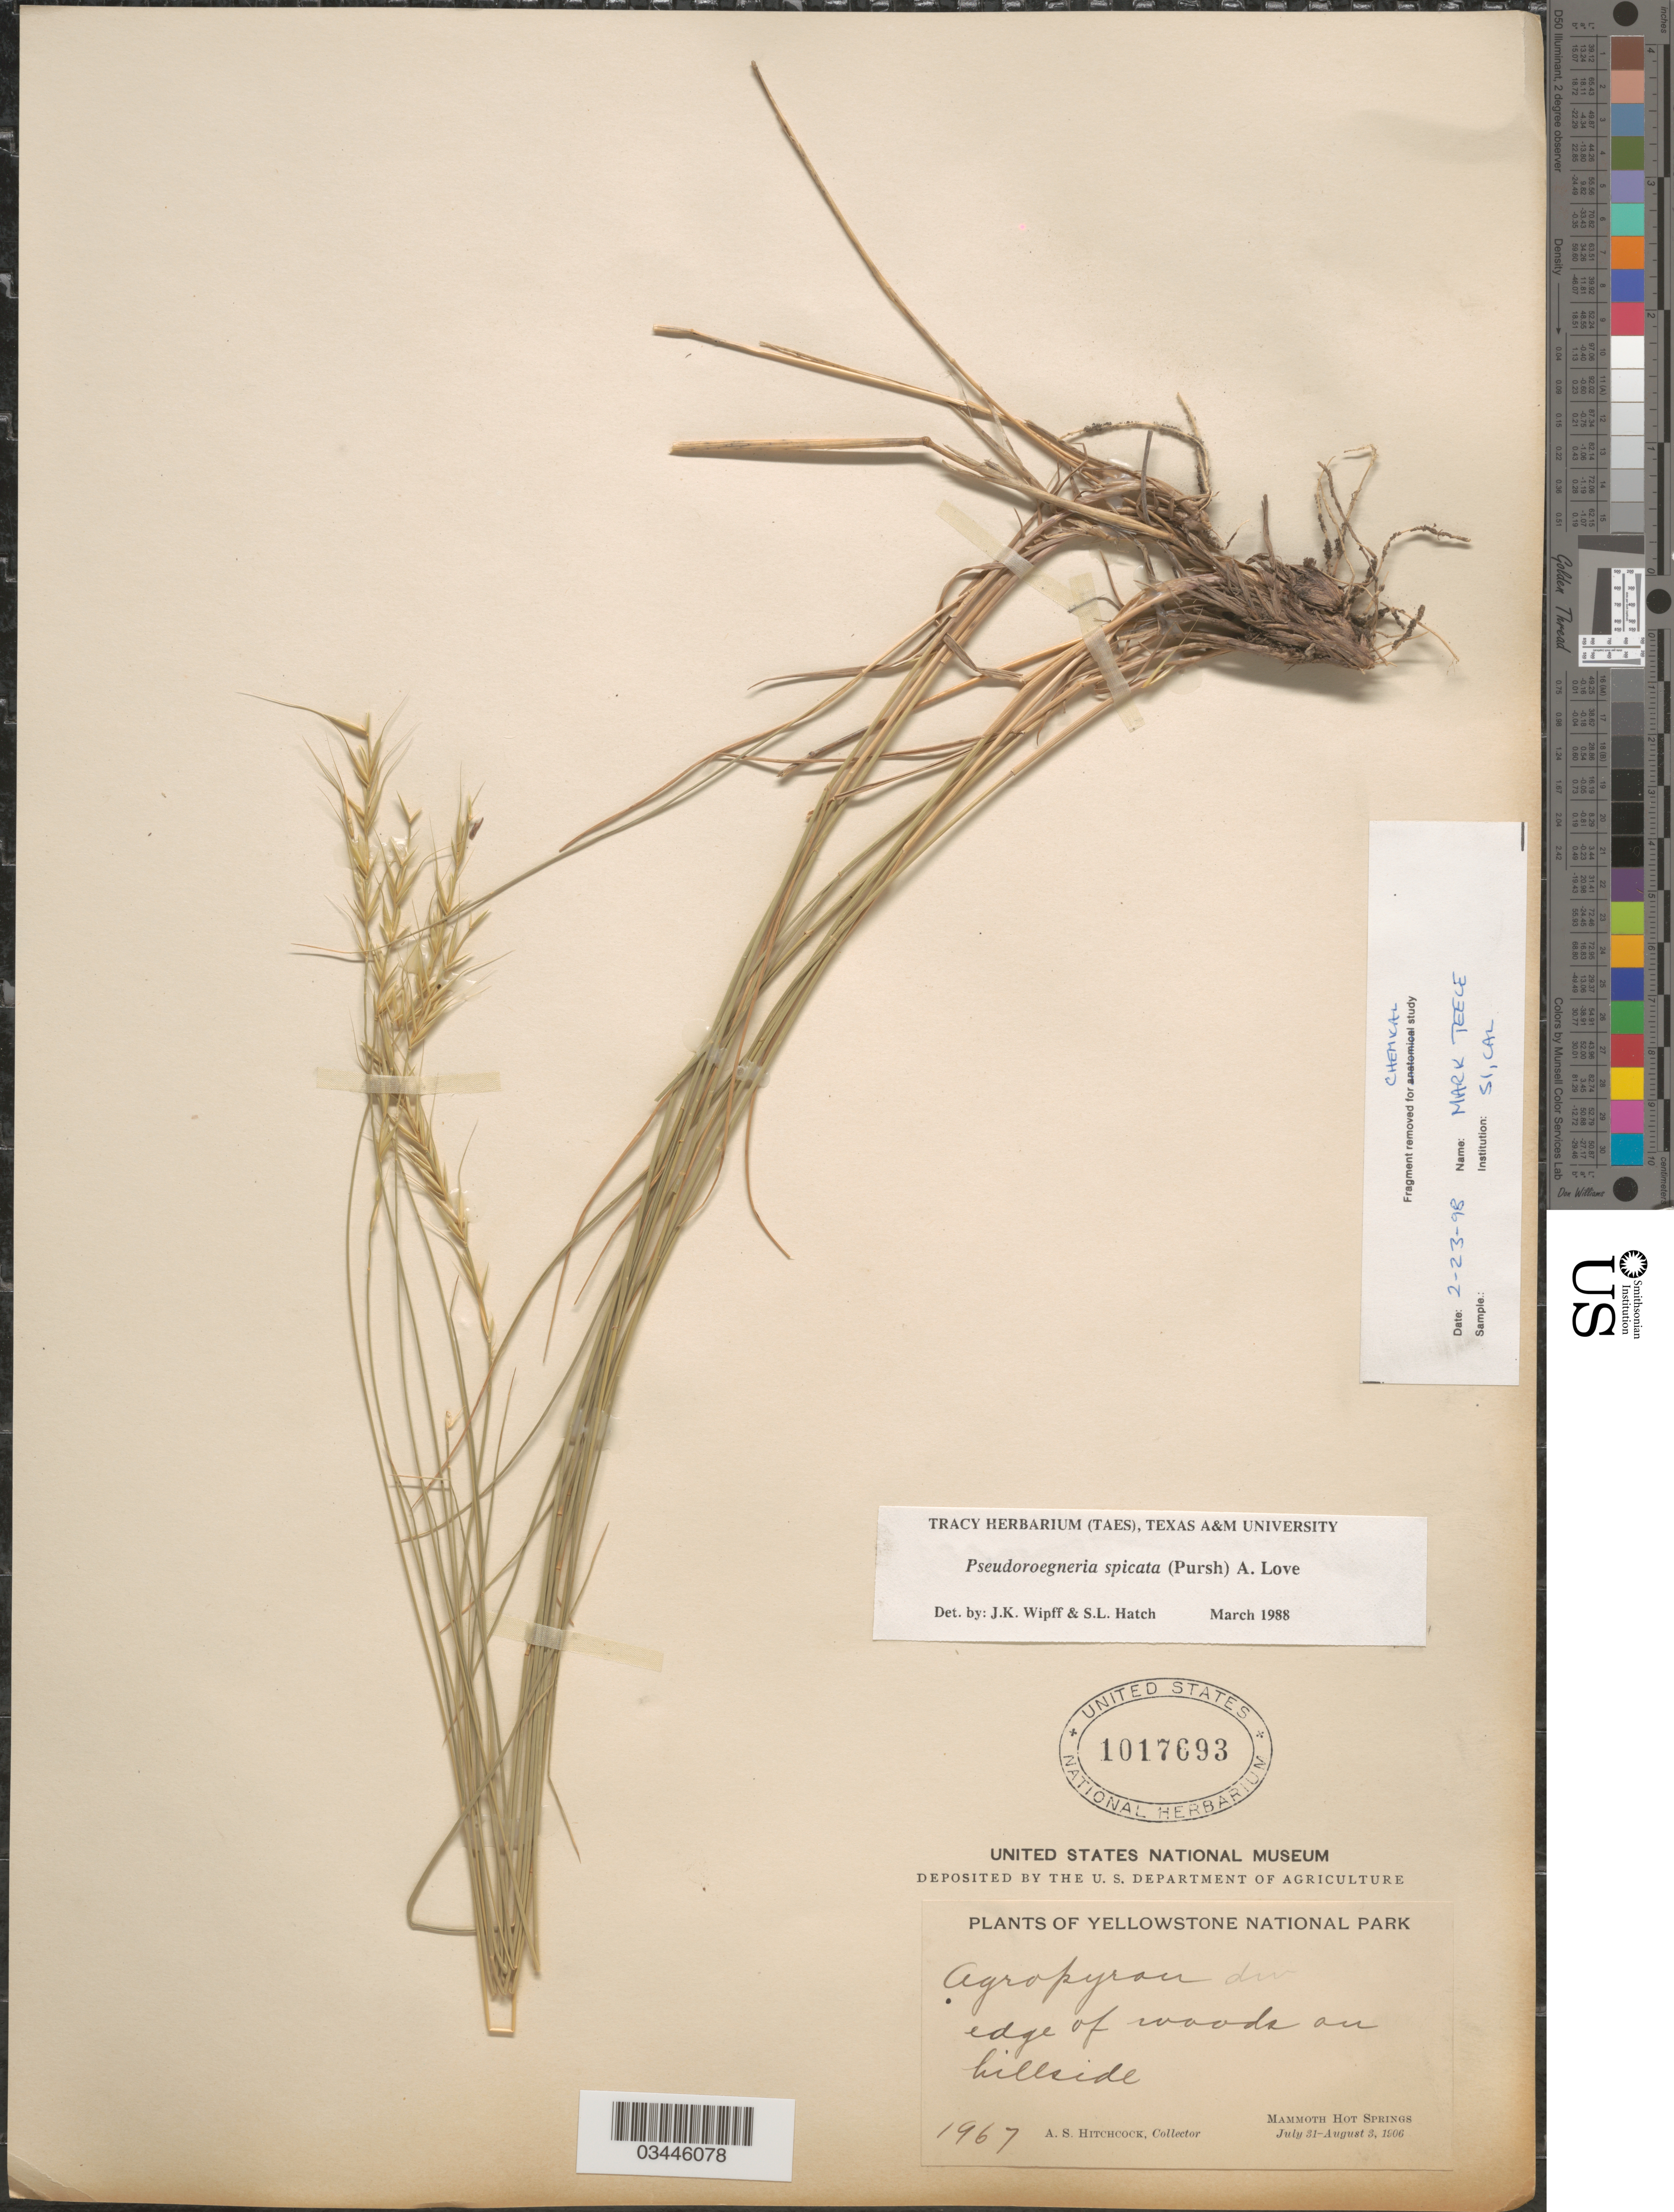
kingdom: Plantae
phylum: Tracheophyta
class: Liliopsida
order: Poales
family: Poaceae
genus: Pseudoroegneria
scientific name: Pseudoroegneria spicata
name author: (Pursh) Á. Löve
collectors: A. S. Hitchcock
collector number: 1967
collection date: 1906-07-31/1906-08-03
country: United States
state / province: Wyoming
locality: Yellowstone National Park. Mammoth Hot Springs.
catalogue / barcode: US 1017693